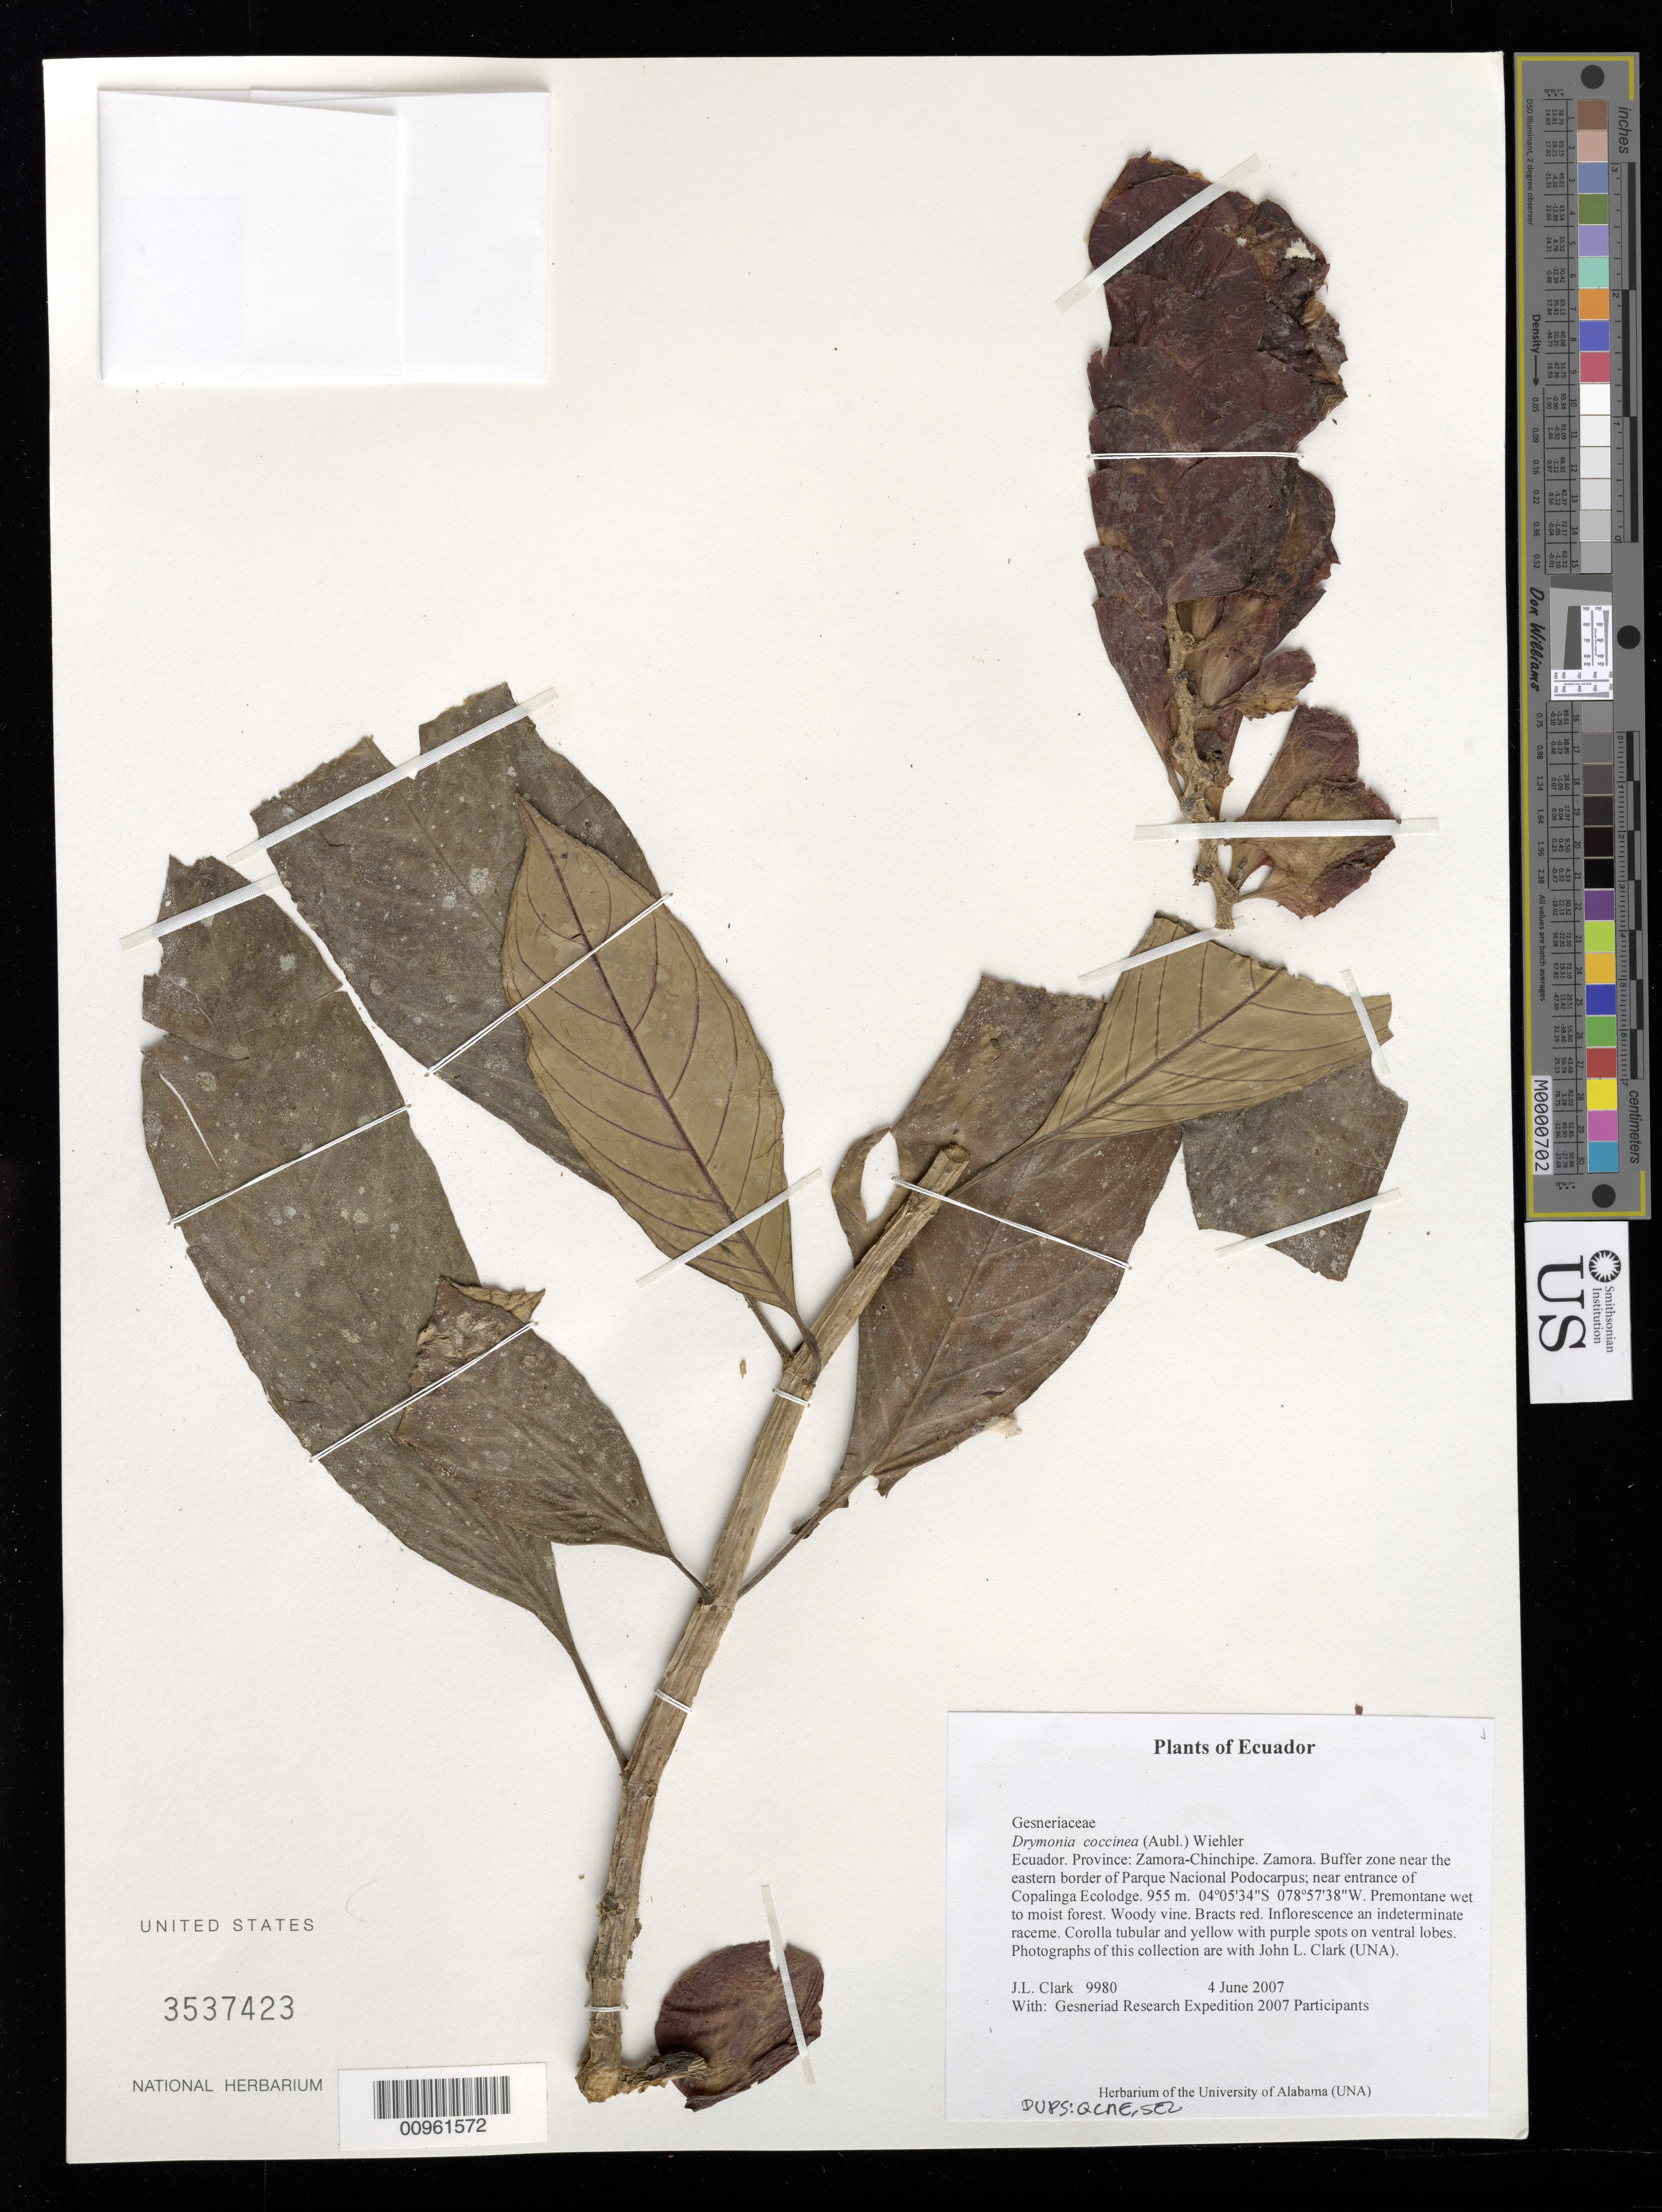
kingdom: Plantae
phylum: Tracheophyta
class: Magnoliopsida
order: Lamiales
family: Gesneriaceae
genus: Drymonia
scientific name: Drymonia clavijoiae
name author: J.L. Clark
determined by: Skog, Laurence E.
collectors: J. L. Clark & Gesneriad Research Expedition 2007 Participants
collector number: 9980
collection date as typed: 04 Jun 2007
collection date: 2007-06-04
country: Ecuador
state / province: Zamora-Chinchipe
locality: Zamora. Buffer zone near the eastern border of Parque Nacional Podocarpus; near entrance of Copalinga Ecolodge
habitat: Premontane wet to moist forest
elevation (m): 955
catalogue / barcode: US 3537423